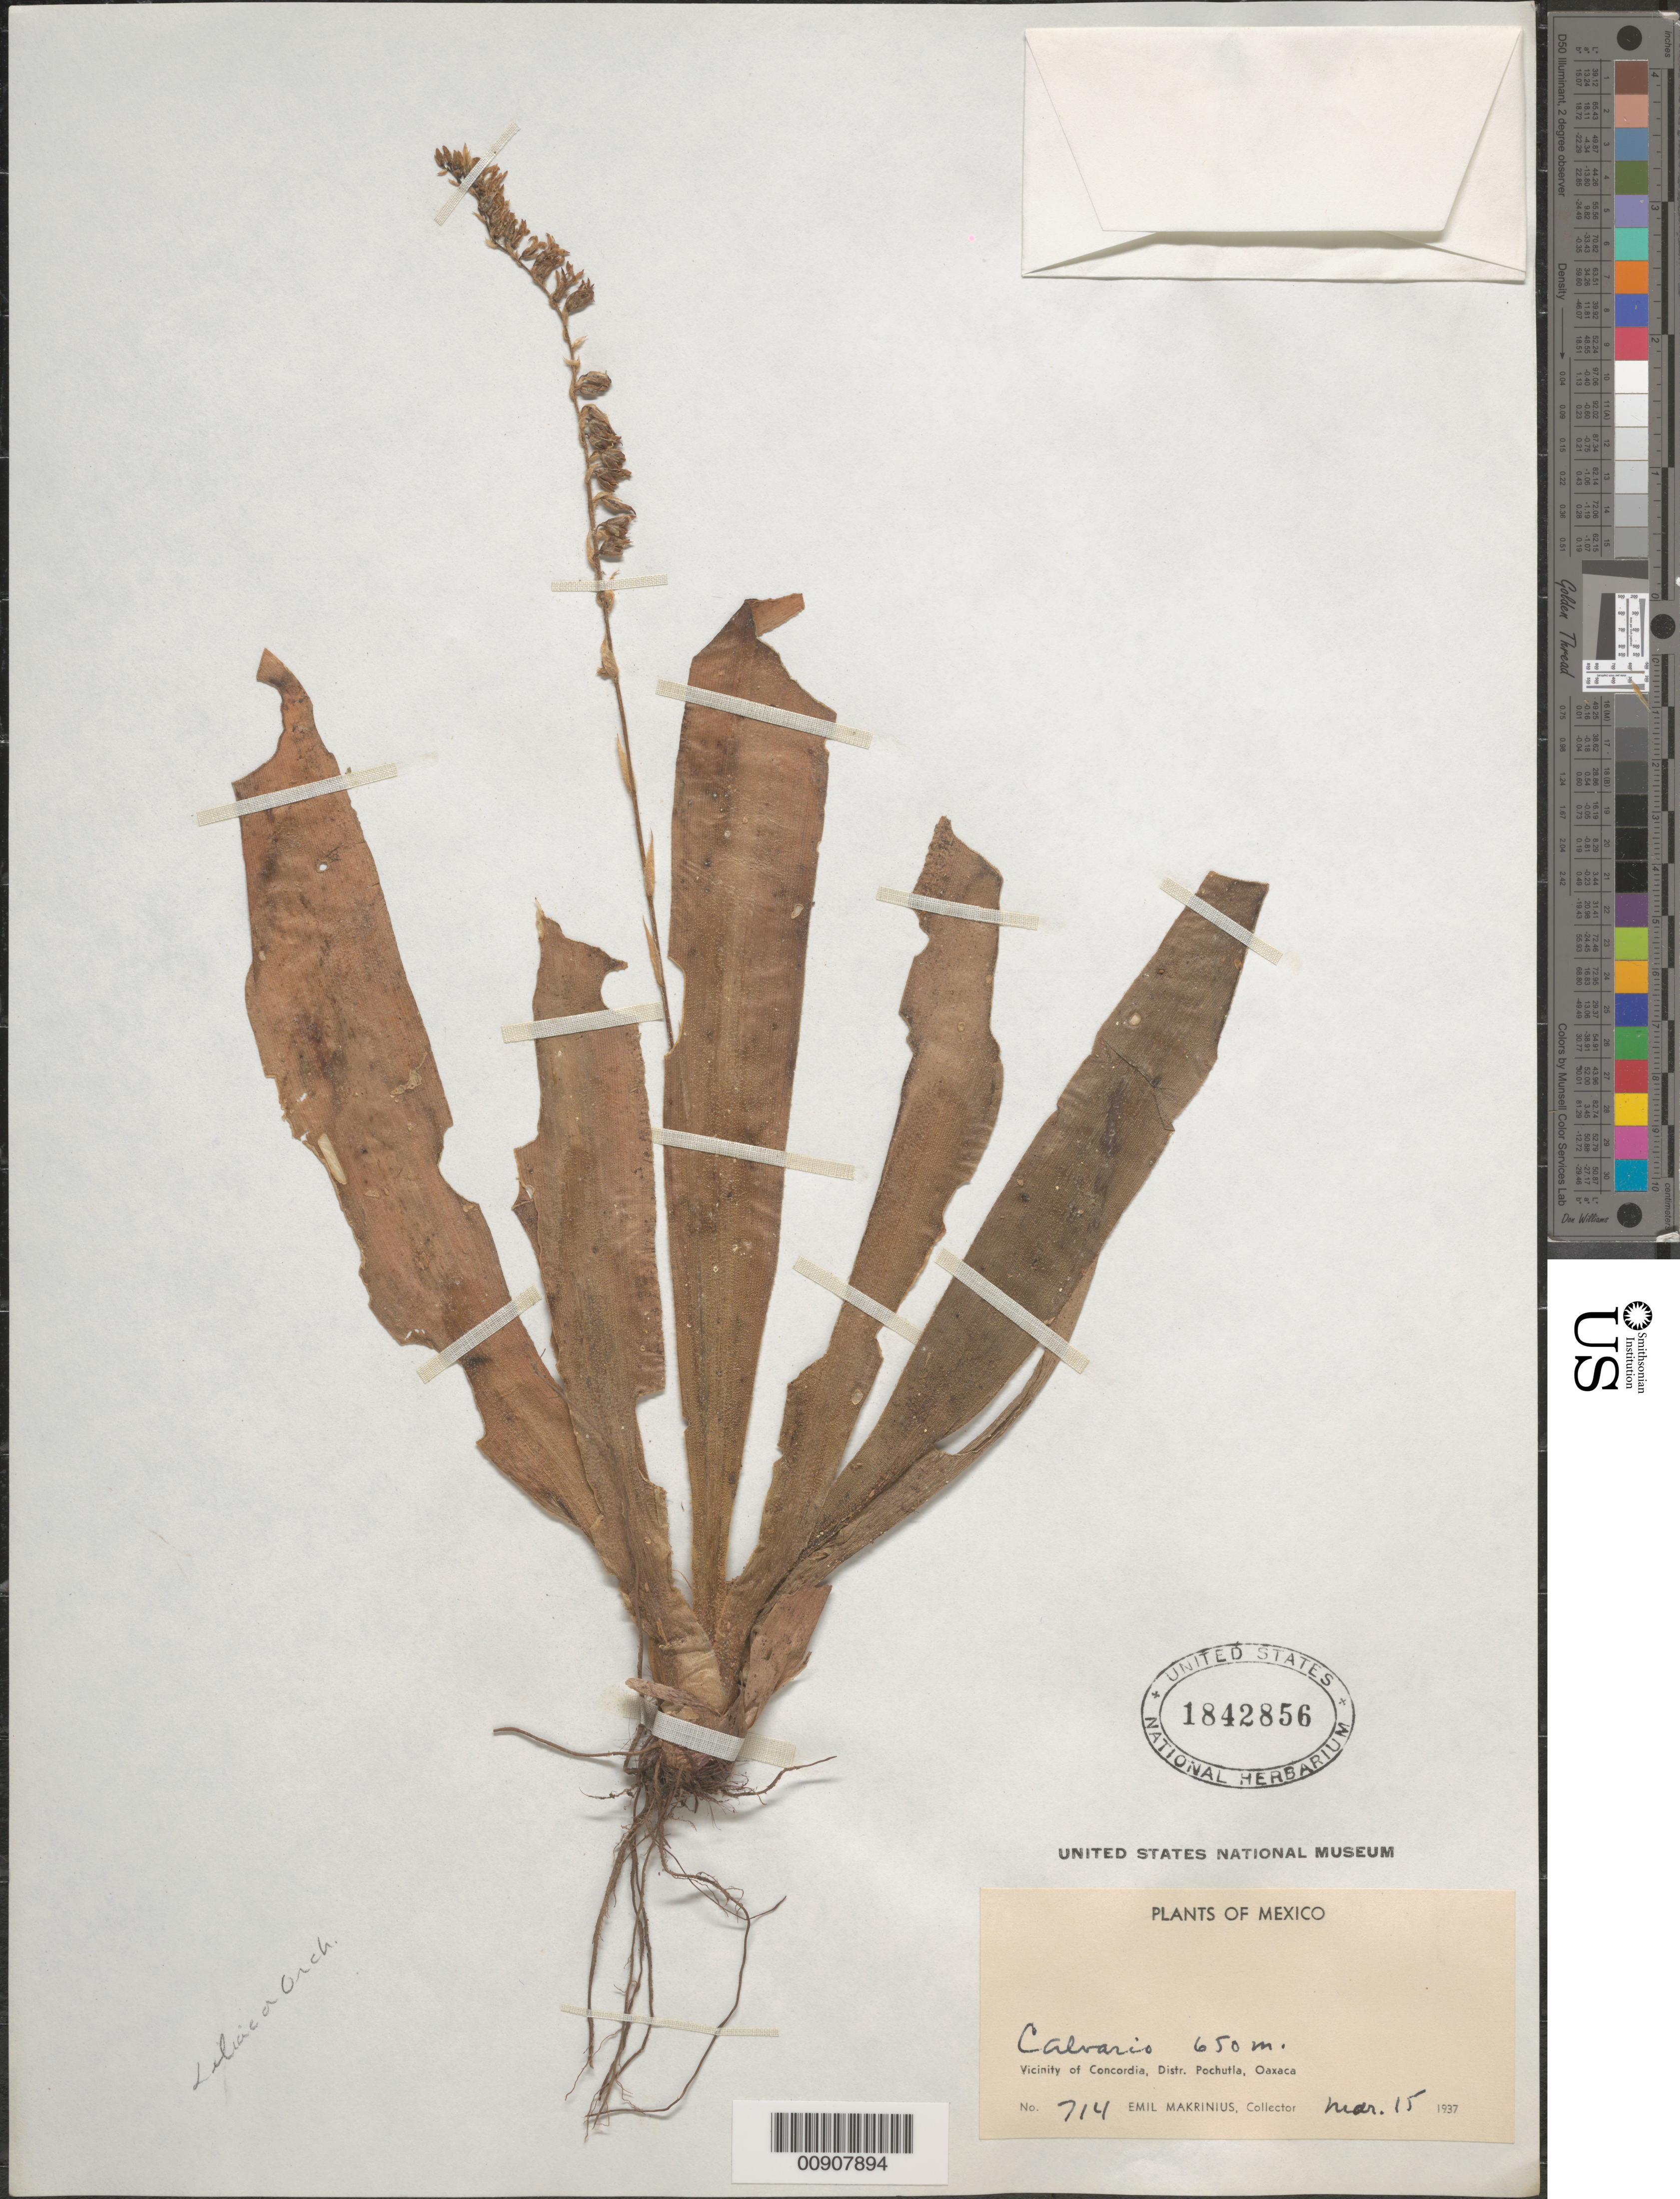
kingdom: Plantae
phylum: Tracheophyta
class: Liliopsida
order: Liliales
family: Liliaceae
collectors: E. Makrinius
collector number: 714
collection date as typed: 15 Mar 1937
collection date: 1937-03-15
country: Mexico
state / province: Oaxaca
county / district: Pochutla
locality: Calvario. Vicinity of Concordia, Distr. Pochutla, Oaxaca.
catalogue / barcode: US 1842856